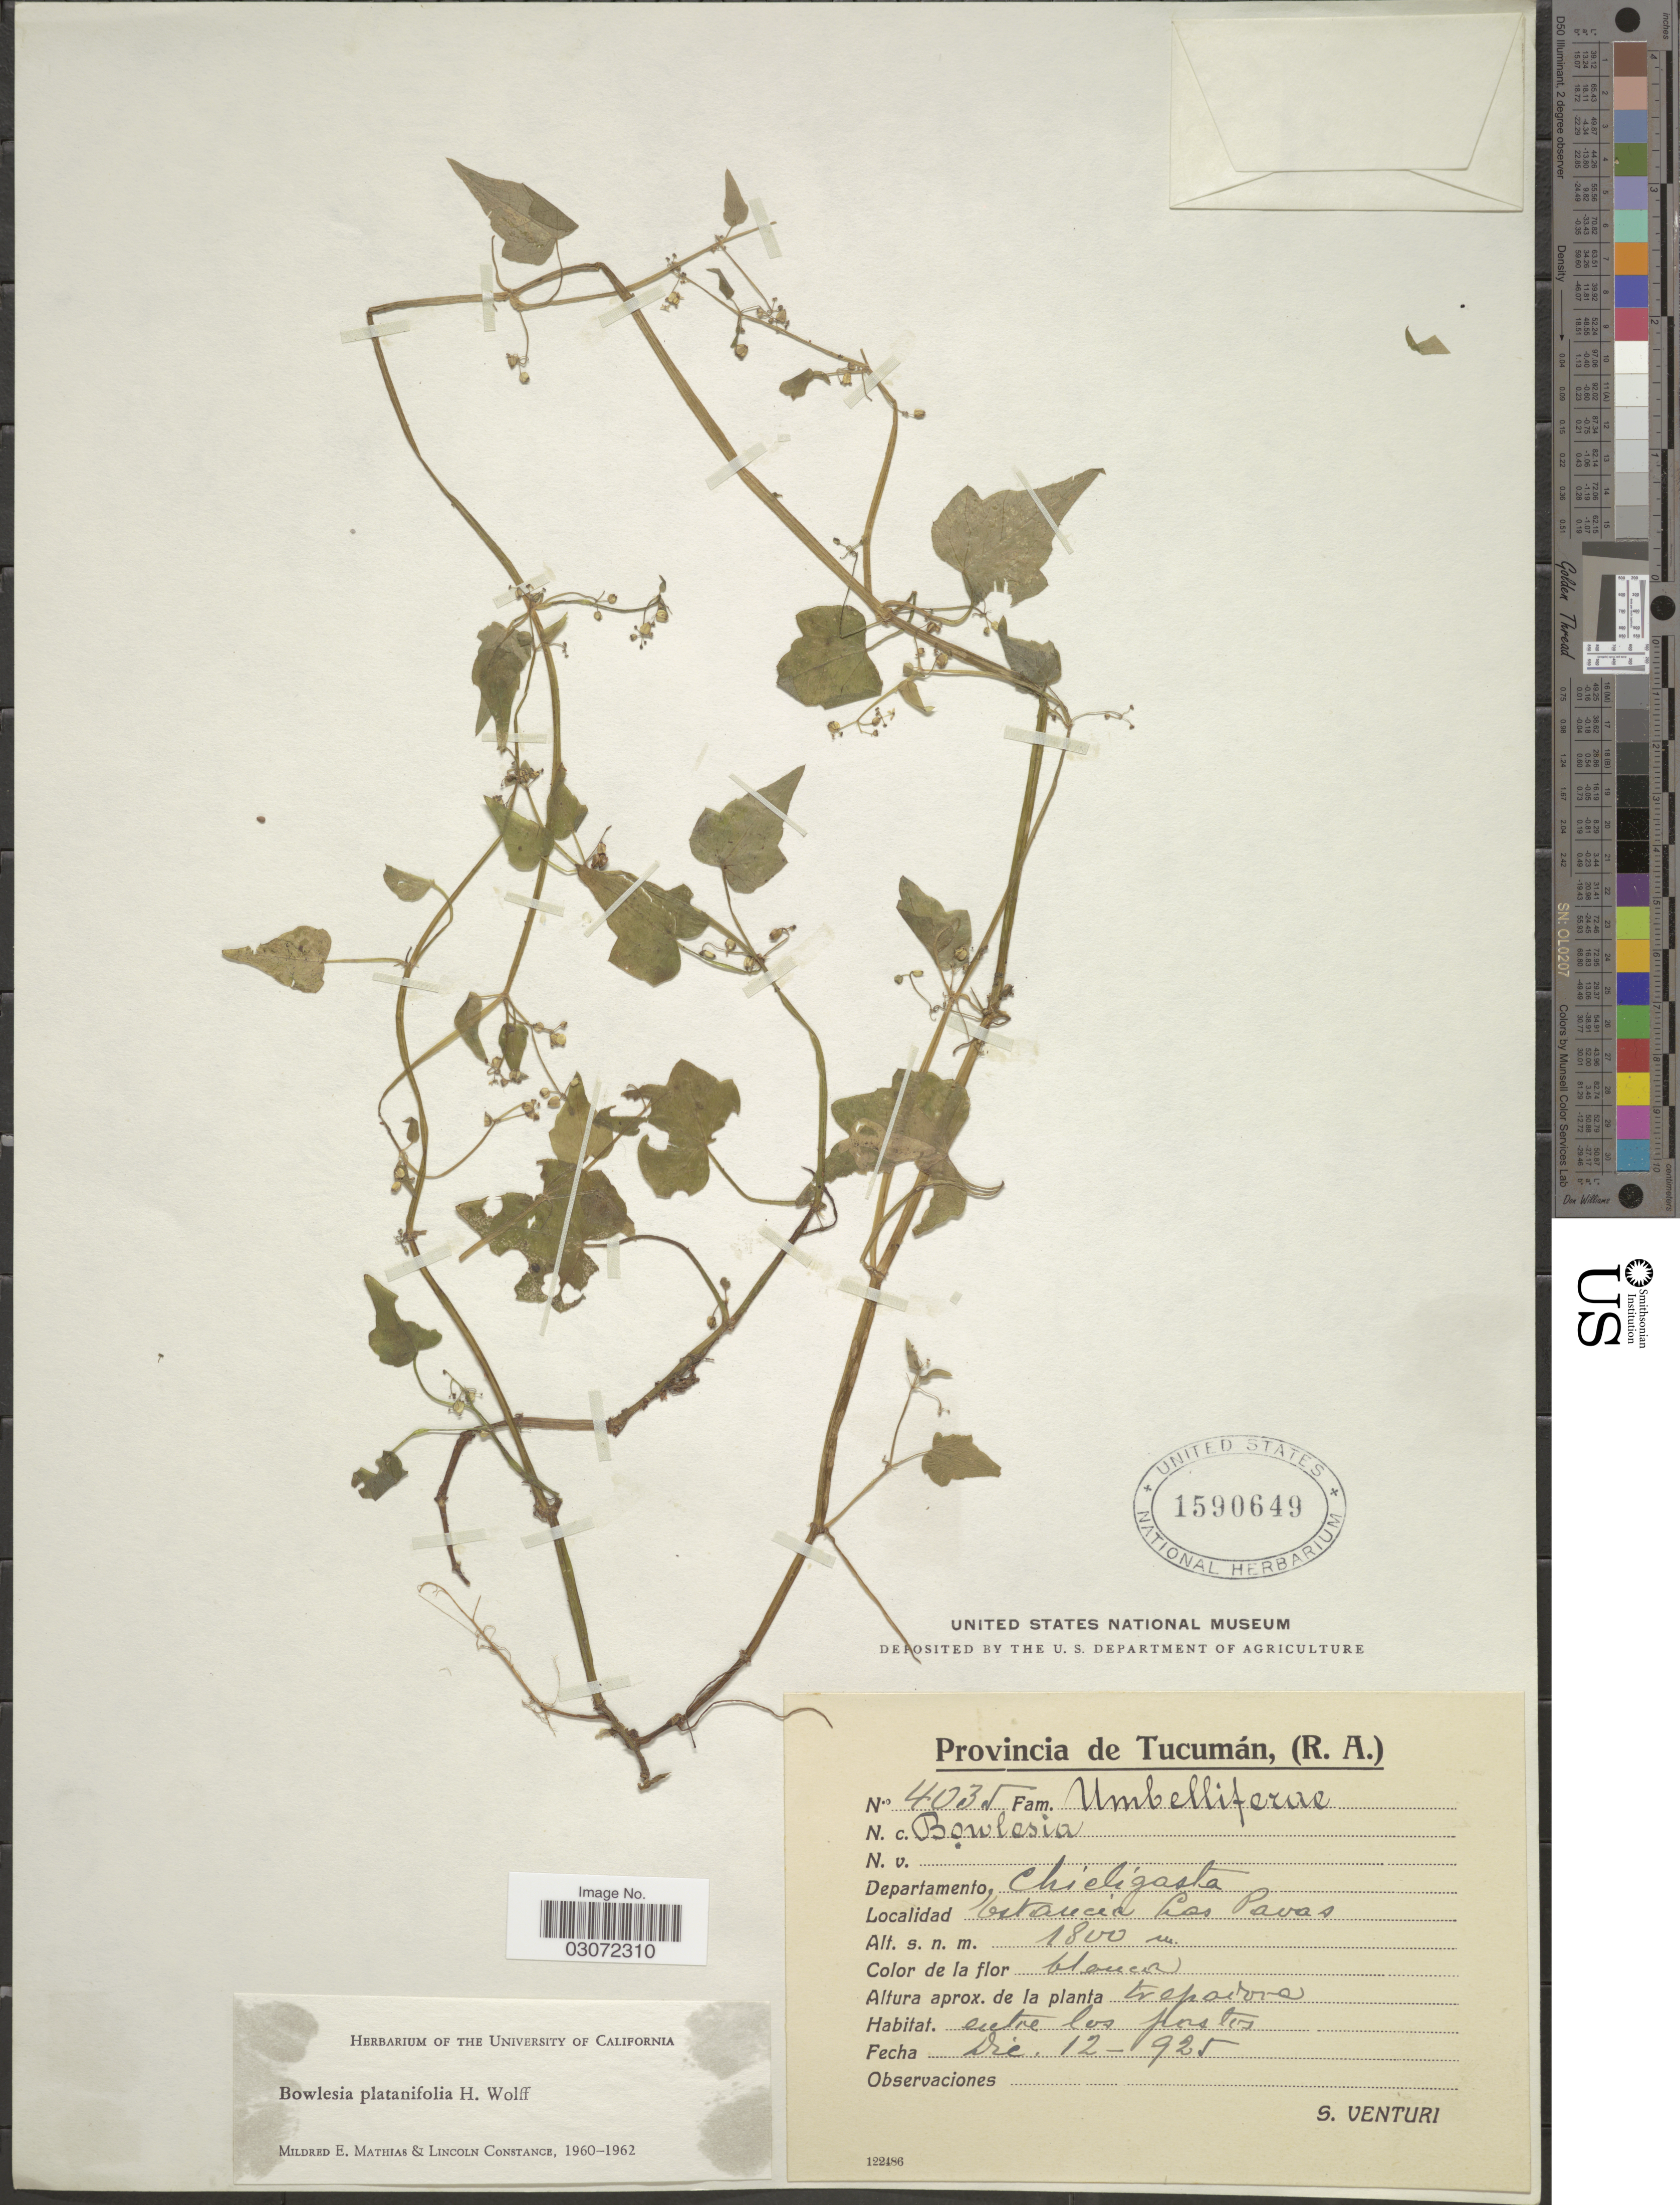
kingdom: Plantae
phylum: Tracheophyta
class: Magnoliopsida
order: Apiales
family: Apiaceae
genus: Bowlesia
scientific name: Bowlesia platanifolia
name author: H. Wolff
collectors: S. Venturi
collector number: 4035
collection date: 1935-12-12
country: Argentina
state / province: Tucuman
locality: Departamento Chicligasta. Estancia Las Pavas.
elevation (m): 1800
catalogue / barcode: US 1590649